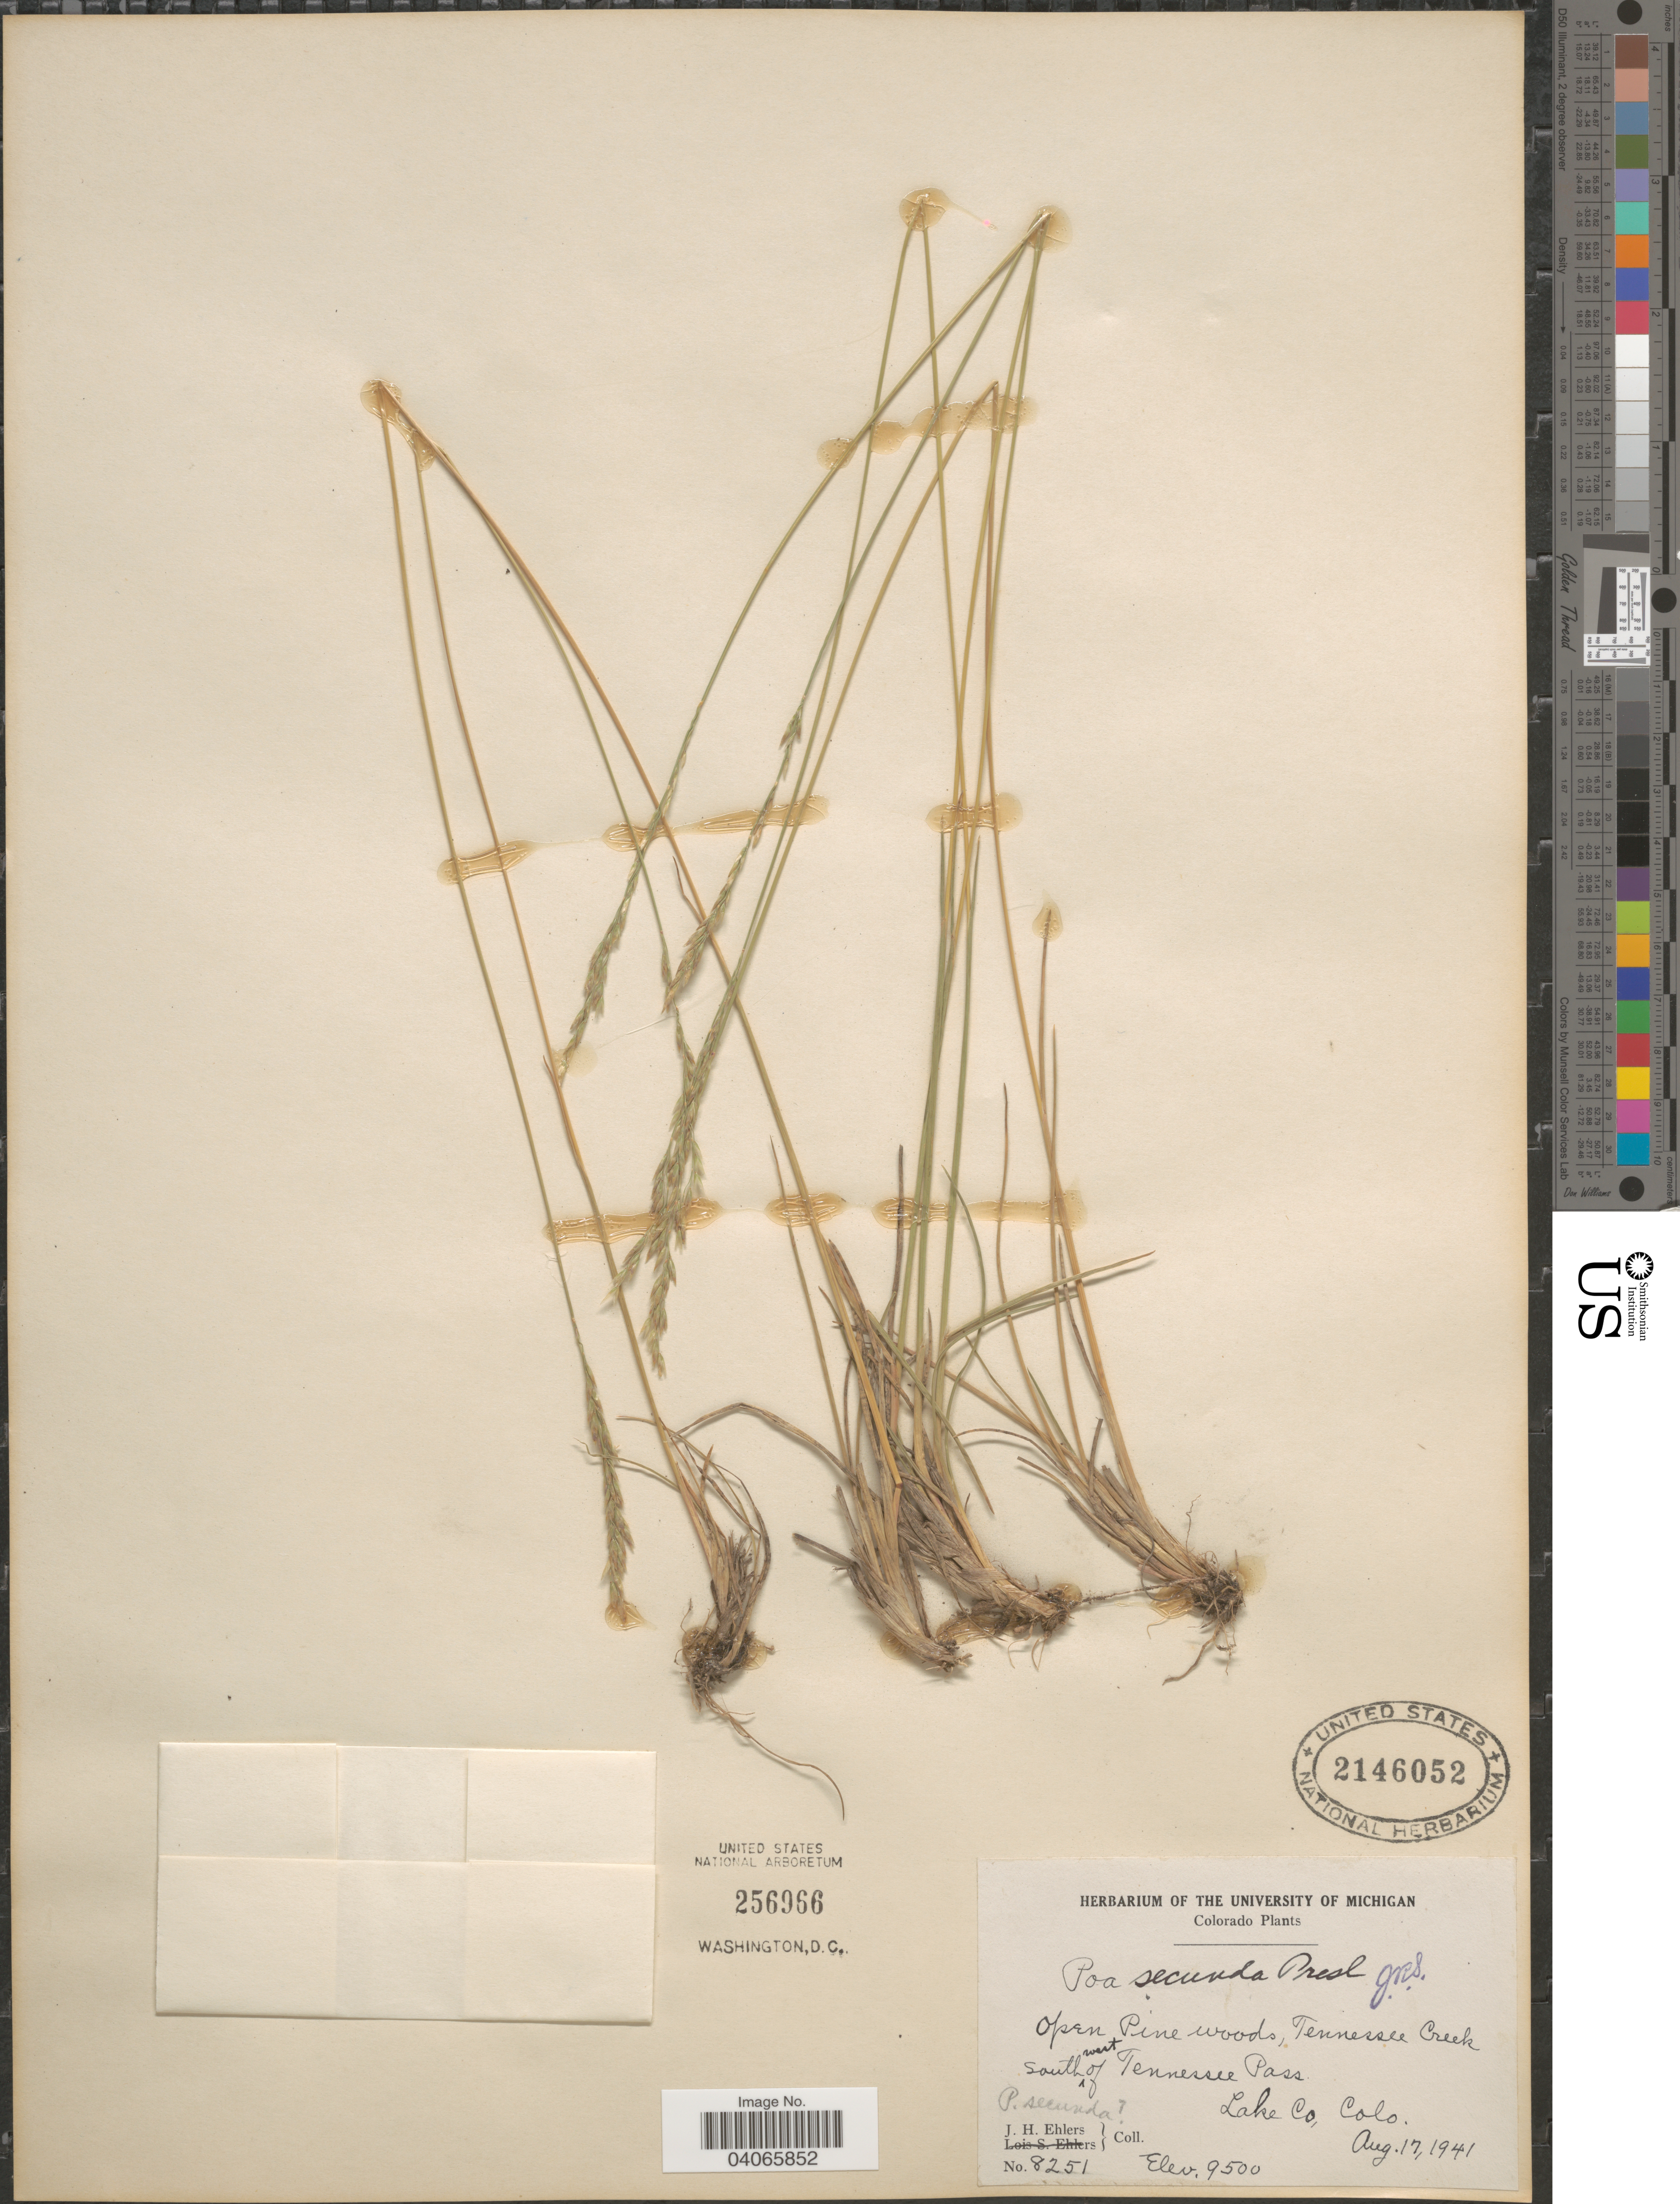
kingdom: Plantae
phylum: Tracheophyta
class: Liliopsida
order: Poales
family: Poaceae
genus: Poa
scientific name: Poa secunda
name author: J. Presl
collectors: J. H. Ehlers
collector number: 8251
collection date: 1941-08-17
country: United States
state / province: Colorado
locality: Open Pine woods, Tennessee Creek. Southwest of Tennessee Pass. Lake Co.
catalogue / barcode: US 2146052